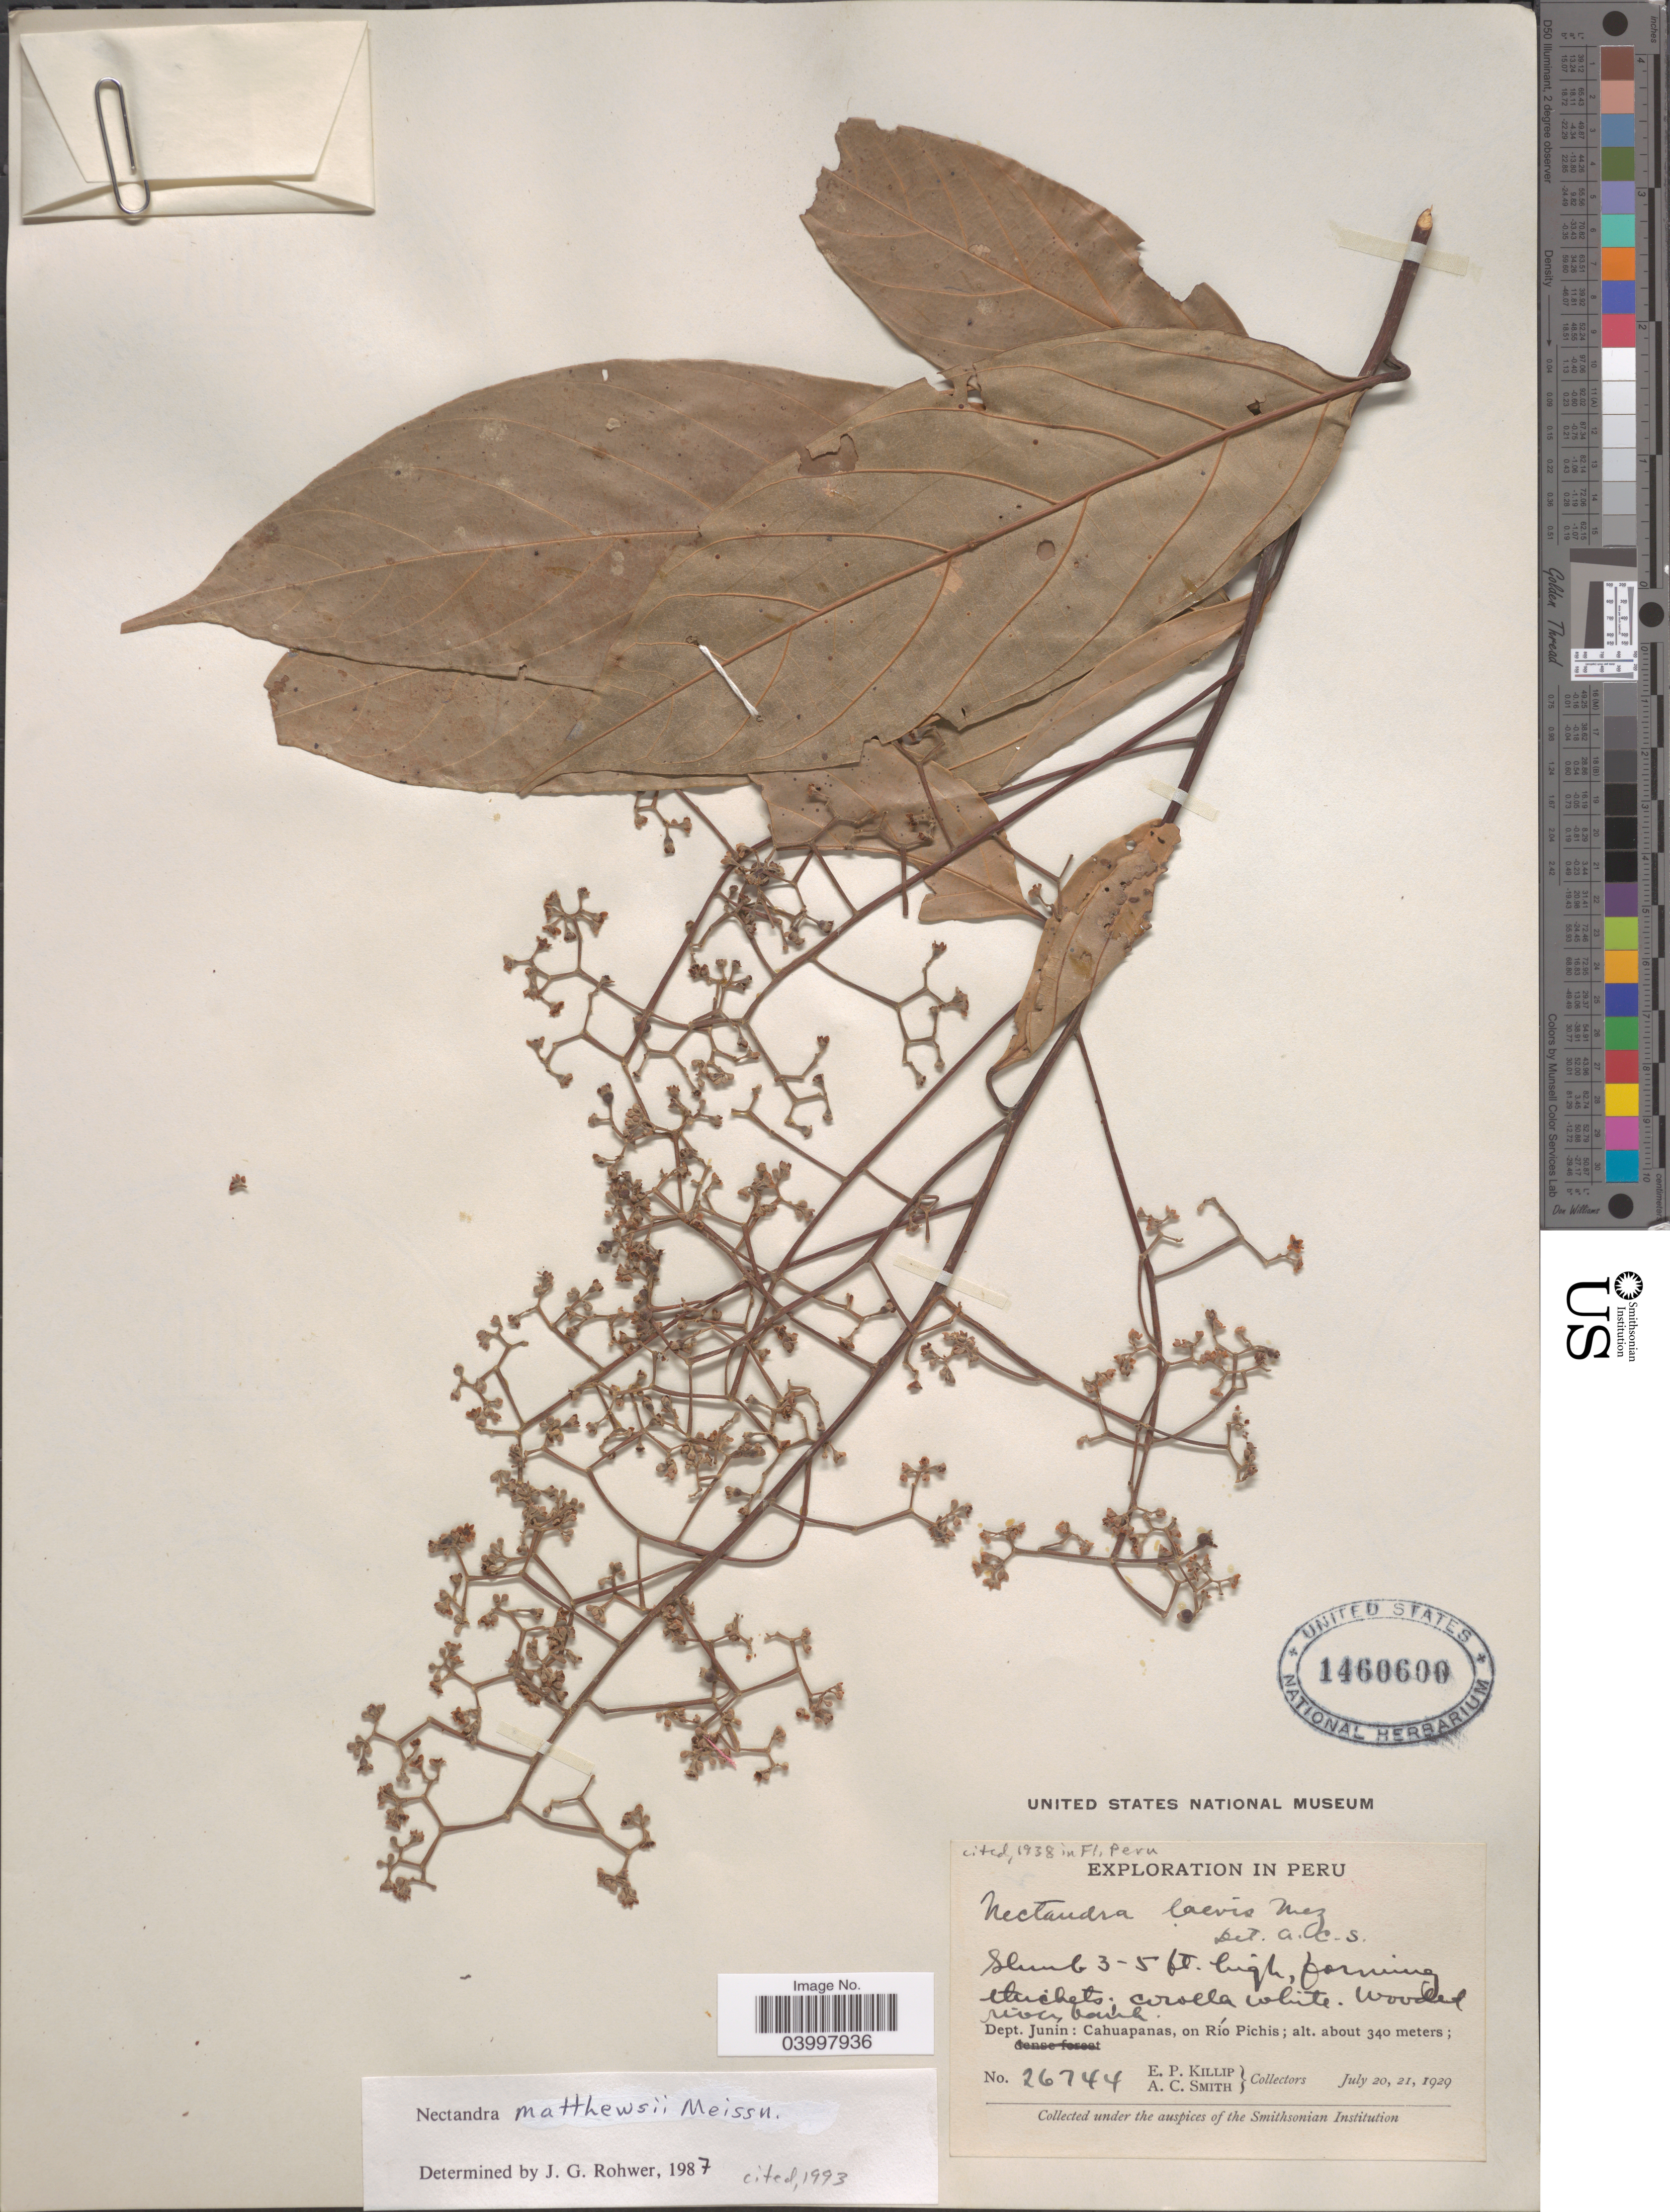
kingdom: Plantae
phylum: Tracheophyta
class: Magnoliopsida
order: Laurales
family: Lauraceae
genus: Nectandra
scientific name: Nectandra matthewsii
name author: Meisn.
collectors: E. P. Killip & A. C. Smith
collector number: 26744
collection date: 1929-07-20/1929-07-21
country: Peru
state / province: Junín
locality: Wooded river bank. Dept. Junín: Cahuapanas, on Río Pichis.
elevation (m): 340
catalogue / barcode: US 1460600